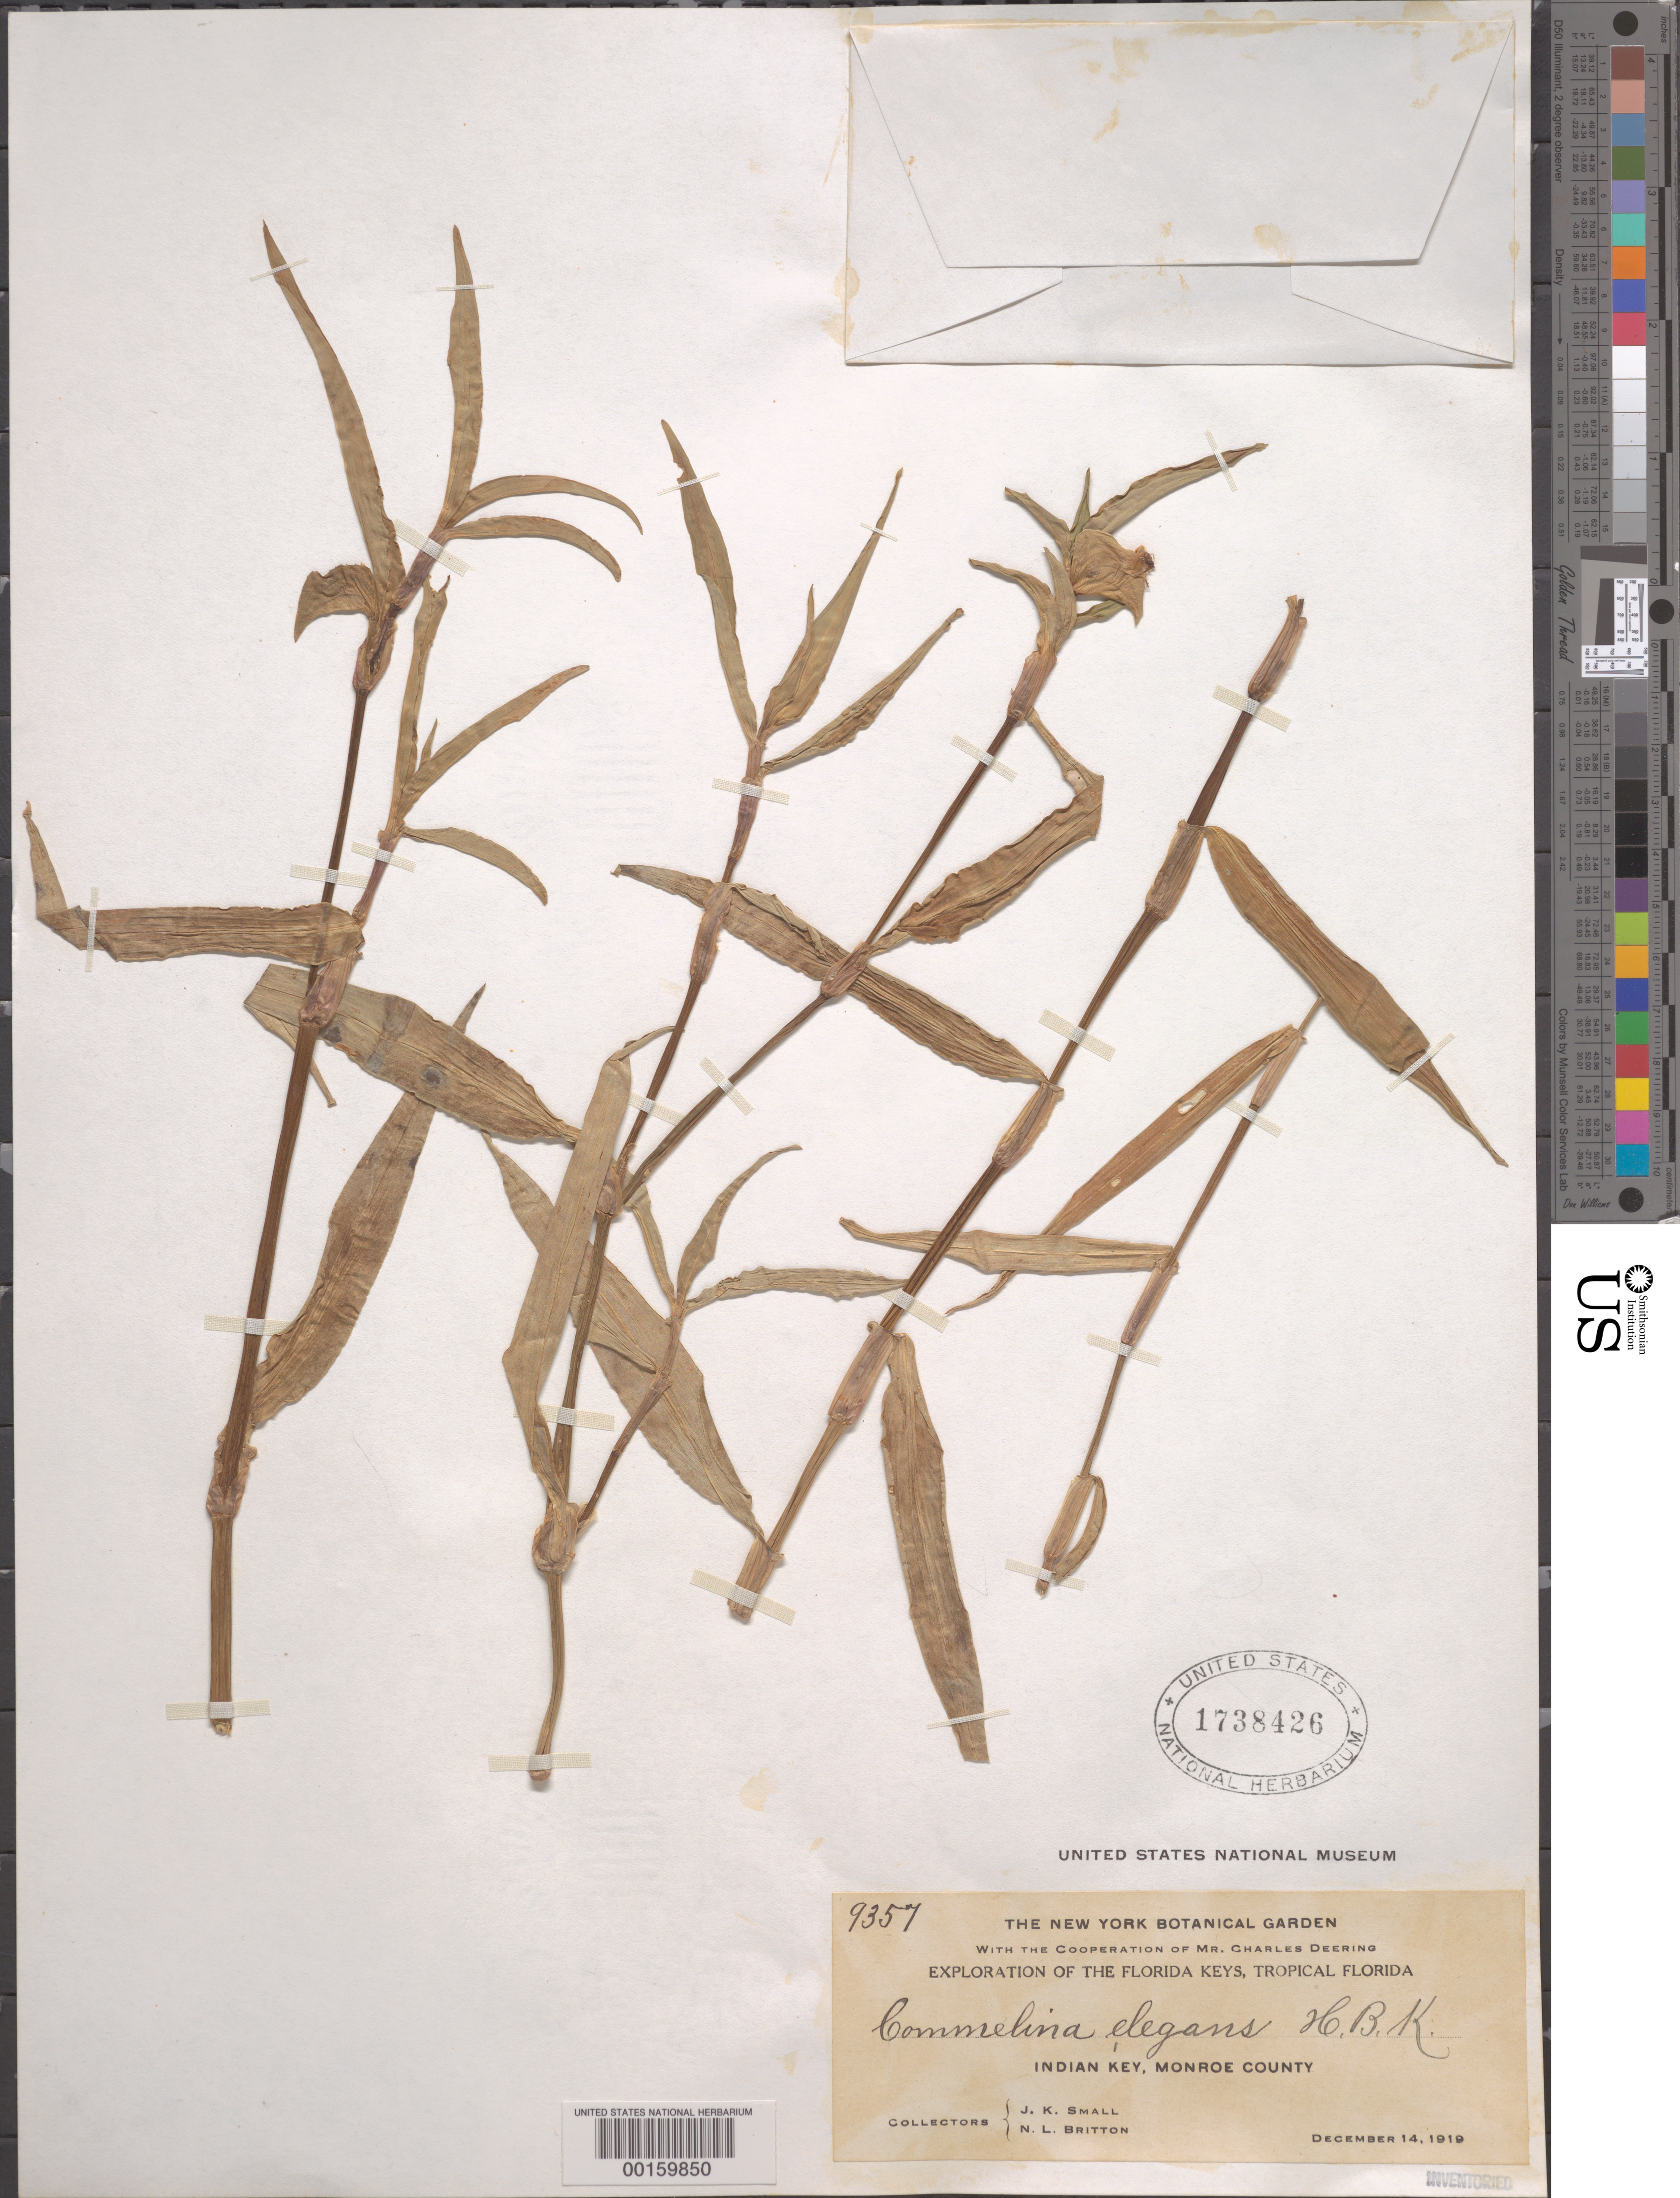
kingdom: Plantae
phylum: Tracheophyta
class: Liliopsida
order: Commelinales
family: Commelinaceae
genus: Commelina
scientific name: Commelina erecta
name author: L.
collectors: J. K. Small & N. Britton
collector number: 9357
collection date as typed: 14 Dec 1919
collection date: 1919-12-14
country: United States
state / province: Florida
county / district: Monroe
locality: Indian key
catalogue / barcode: US 1738426